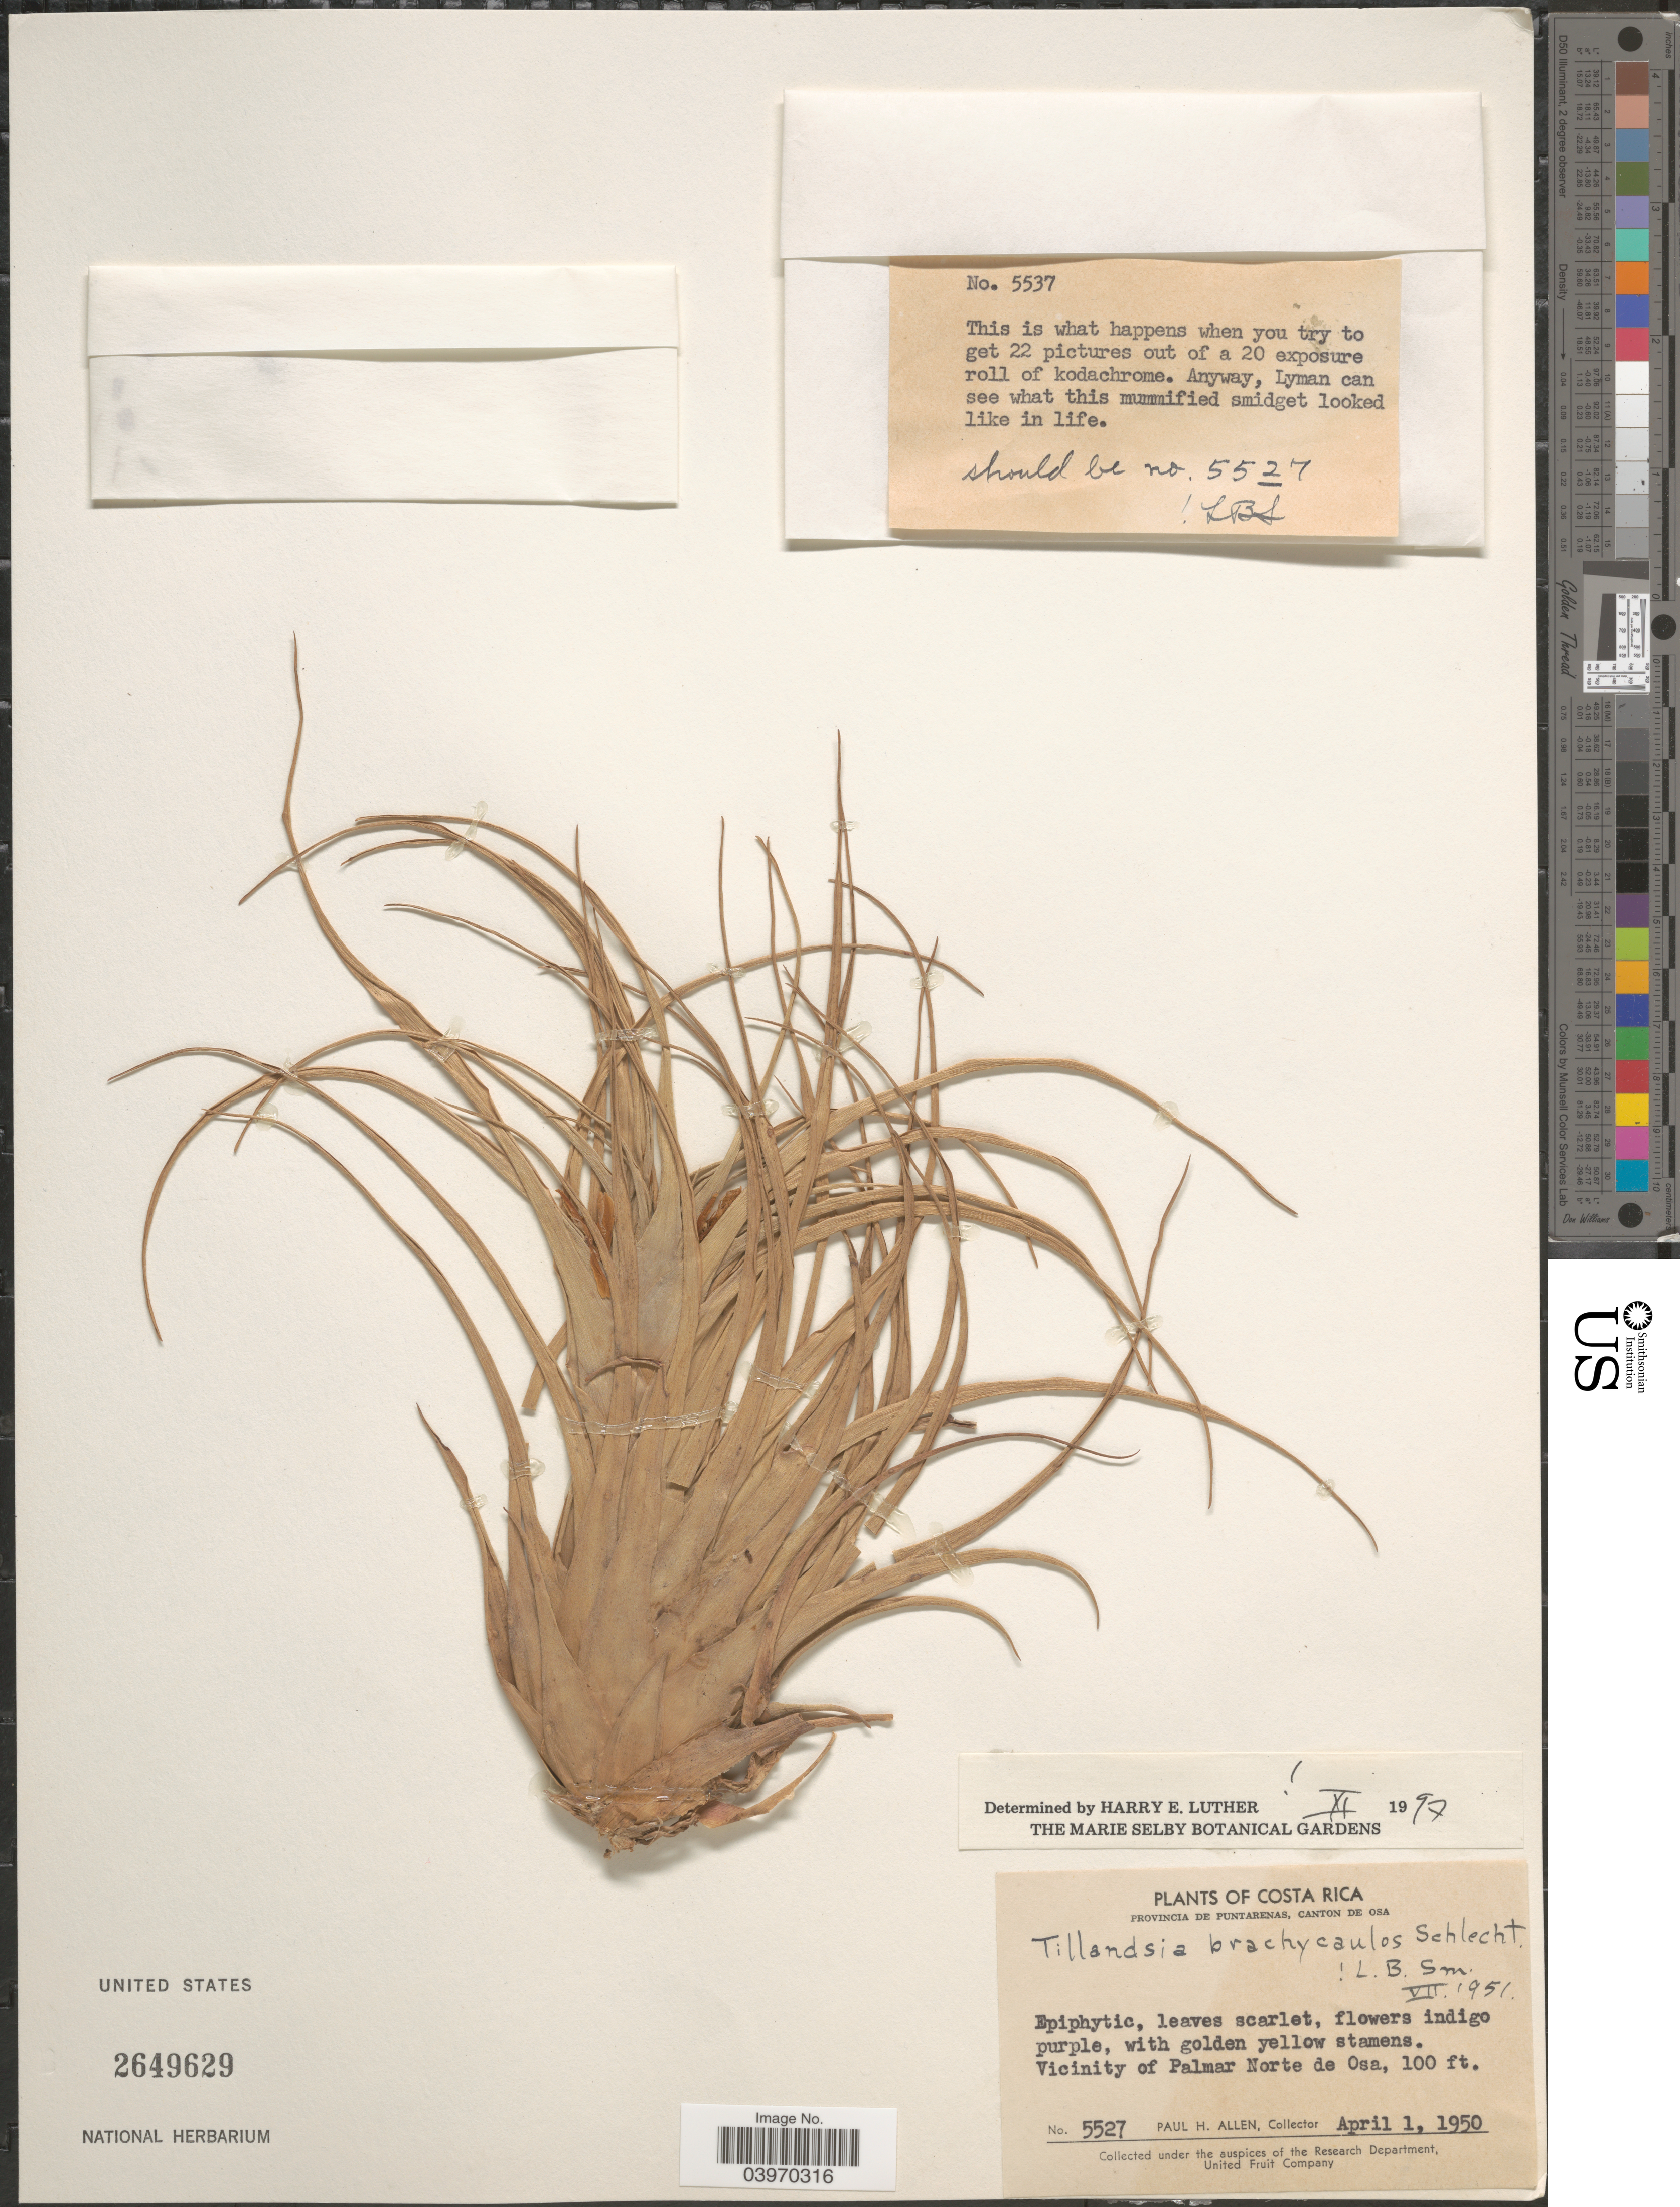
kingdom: Plantae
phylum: Tracheophyta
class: Liliopsida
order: Poales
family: Bromeliaceae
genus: Tillandsia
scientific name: Tillandsia brachycaulos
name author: Schltdl.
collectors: P. H. Allen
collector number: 5527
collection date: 1950-04-01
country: Costa Rica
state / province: Puntarenas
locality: Canton de Osa. Vicinity of Palmar Norte de Osa.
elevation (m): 30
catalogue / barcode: US 2649629